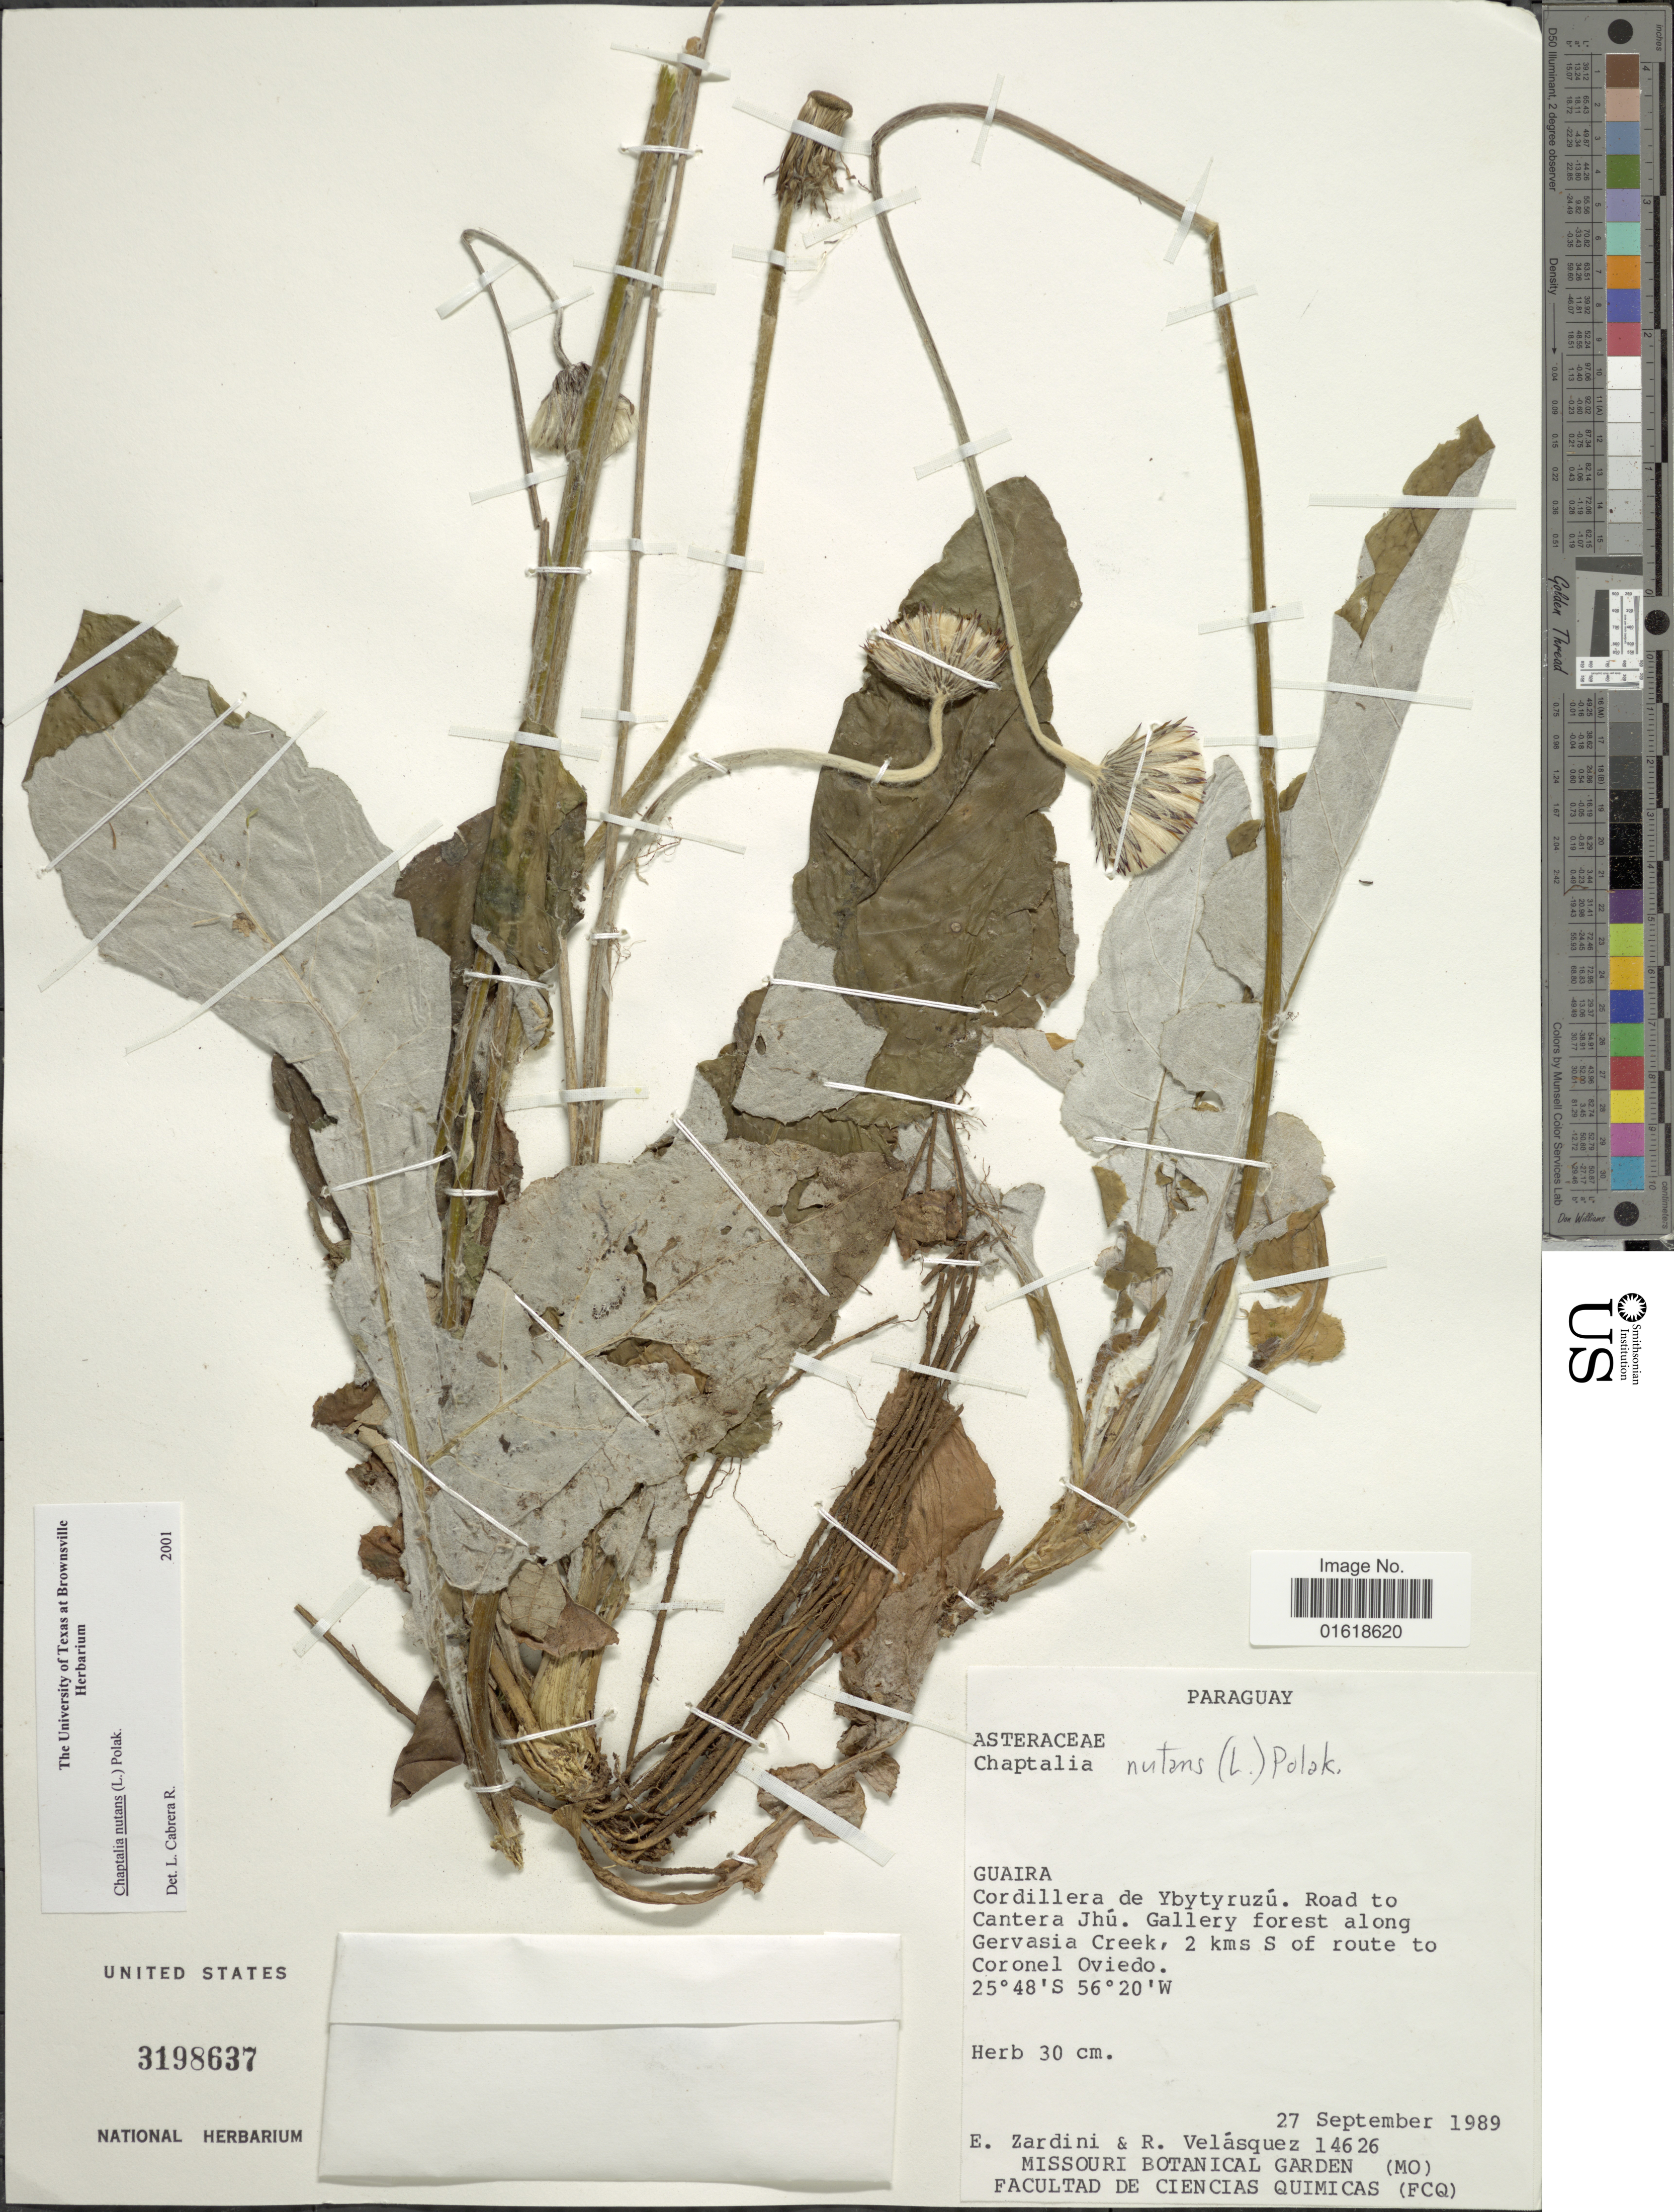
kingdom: Plantae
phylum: Tracheophyta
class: Magnoliopsida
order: Asterales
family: Asteraceae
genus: Chaptalia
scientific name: Chaptalia nutans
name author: (L.) Pol.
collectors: E. M. Zardini & R. Velásquez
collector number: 14626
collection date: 1989-09-27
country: Paraguay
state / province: Guaira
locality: Guaira. Cordillera de Ybytyruzú. Road to Cantera Jhú. Gallery forest along Gervasia Creek, 2 kms S of route to Coronel Oviedo.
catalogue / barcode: US 3198637